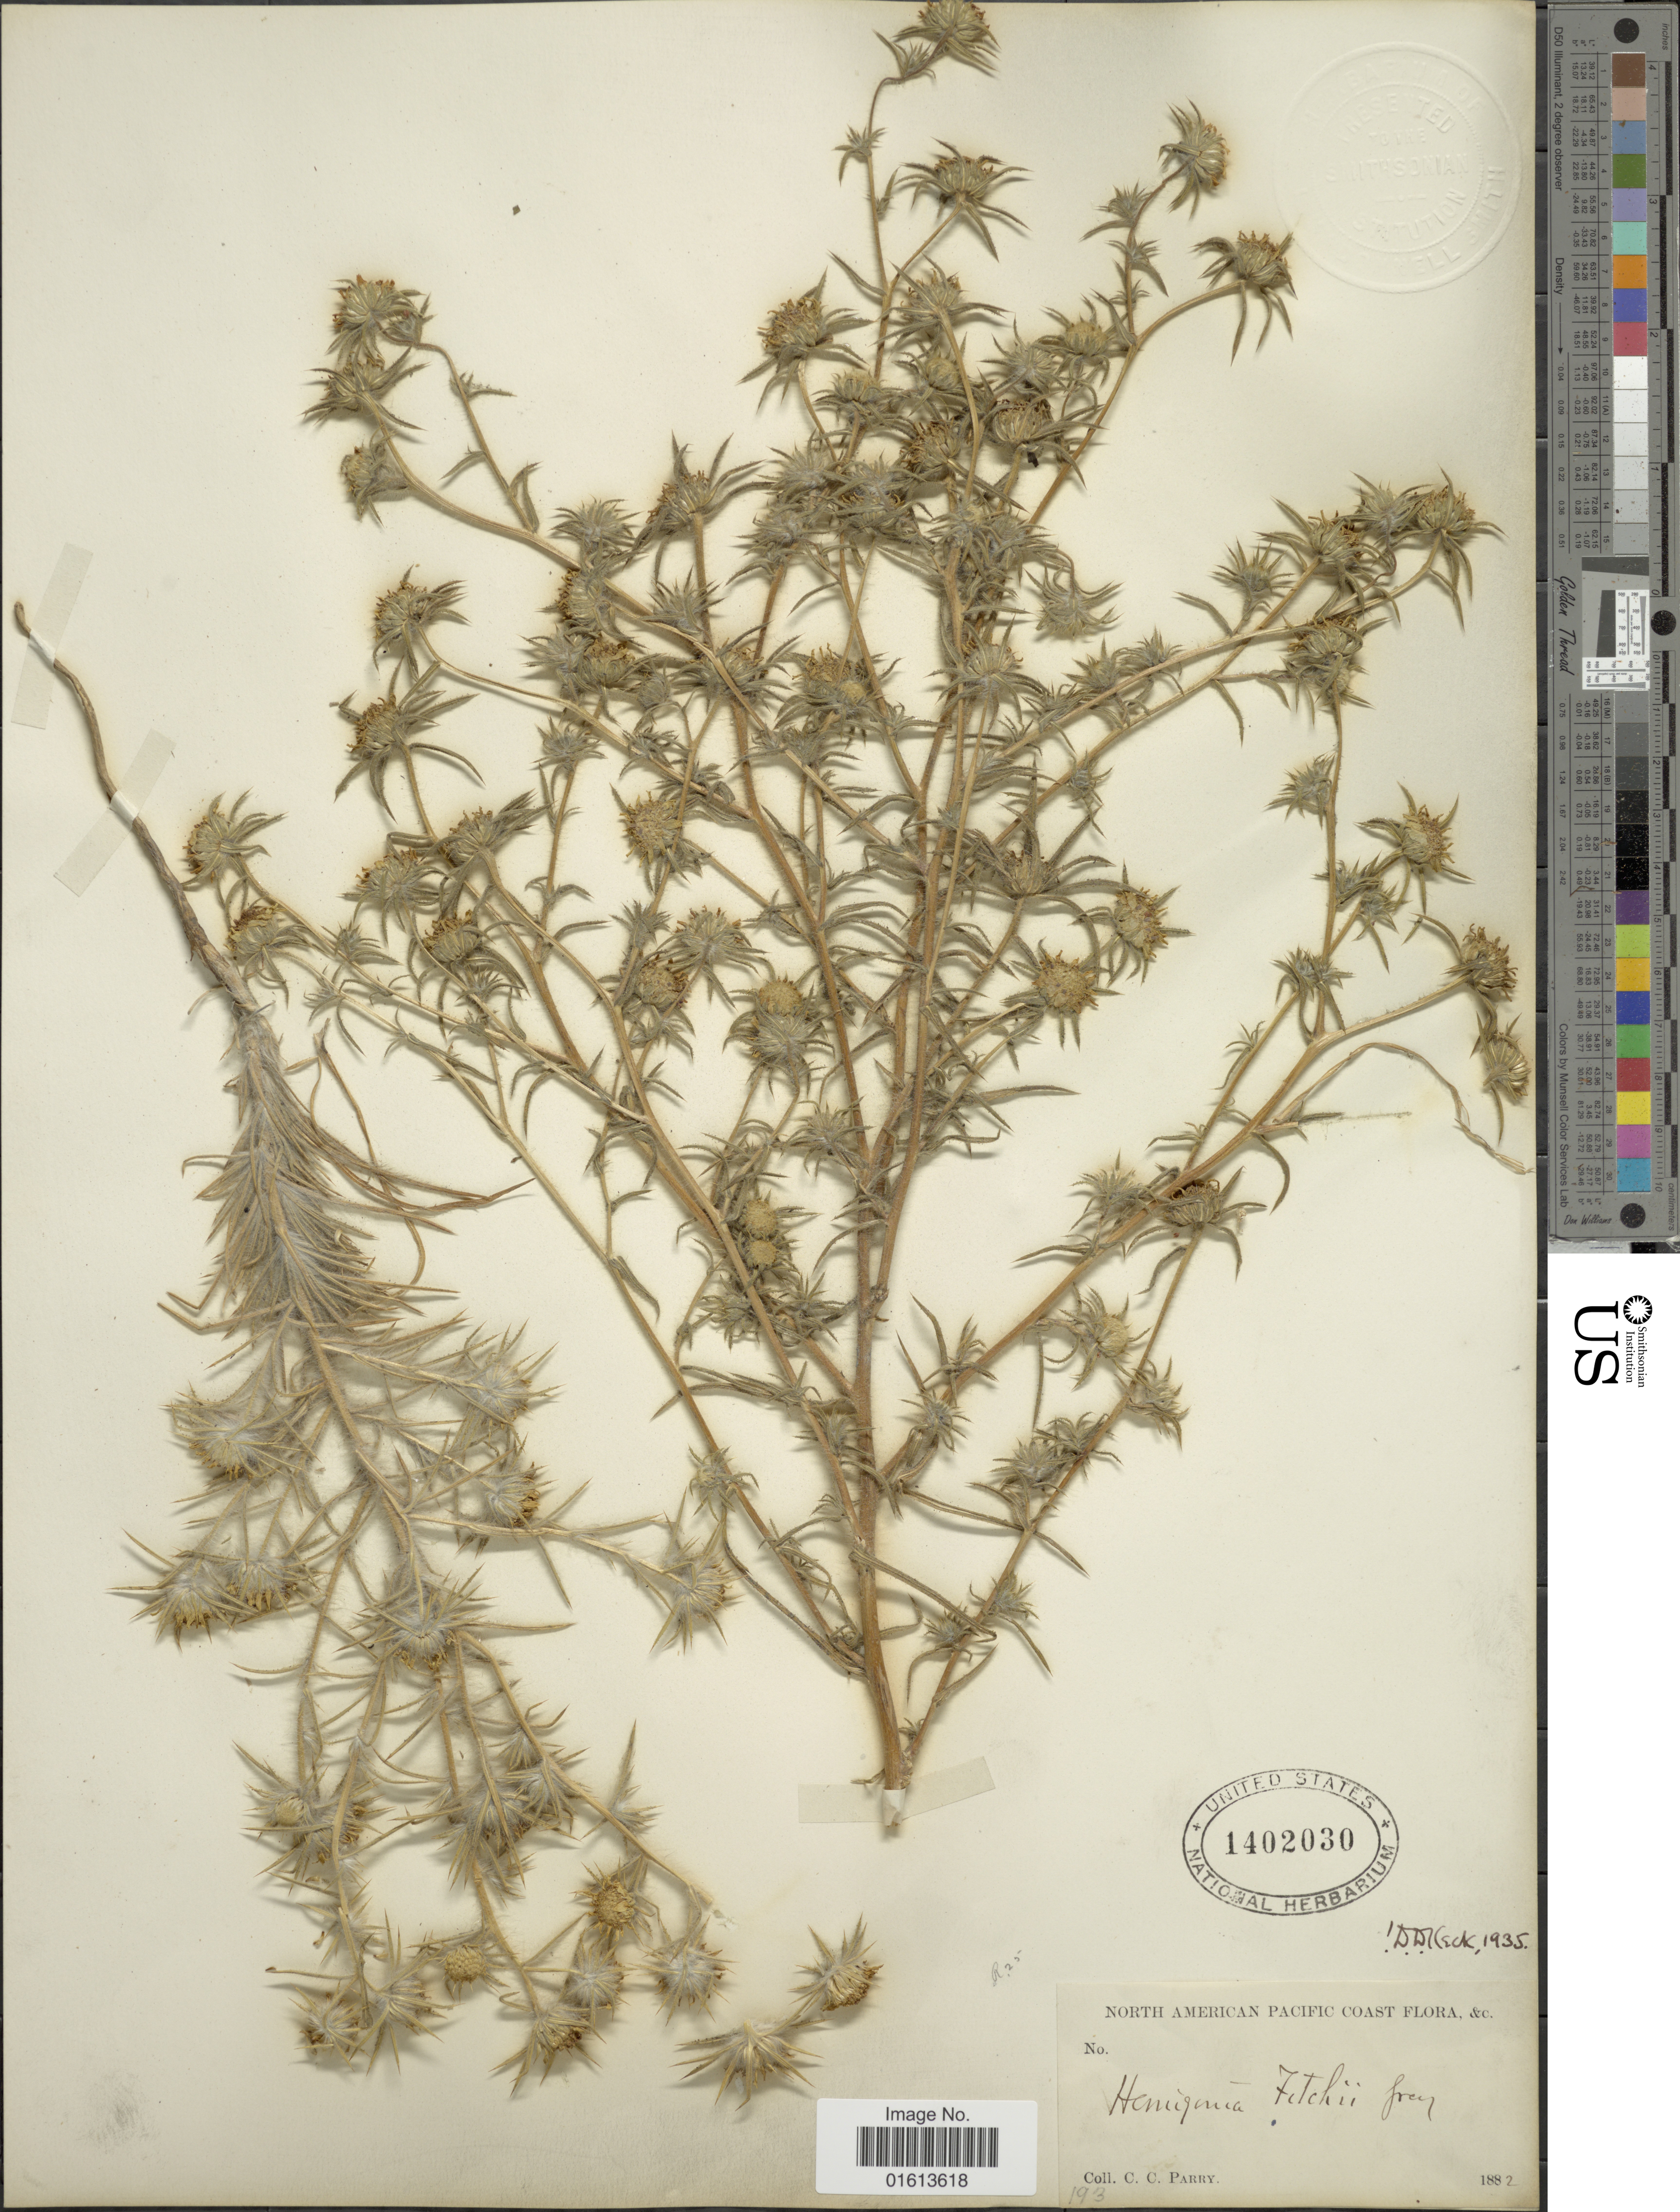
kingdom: Plantae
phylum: Tracheophyta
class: Magnoliopsida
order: Asterales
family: Asteraceae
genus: Centromadia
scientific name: Centromadia fitchii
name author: (A. Gray) Greene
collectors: C. C. Parry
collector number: R25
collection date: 1882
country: United States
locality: North American Pacific Coast.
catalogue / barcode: US 1402030